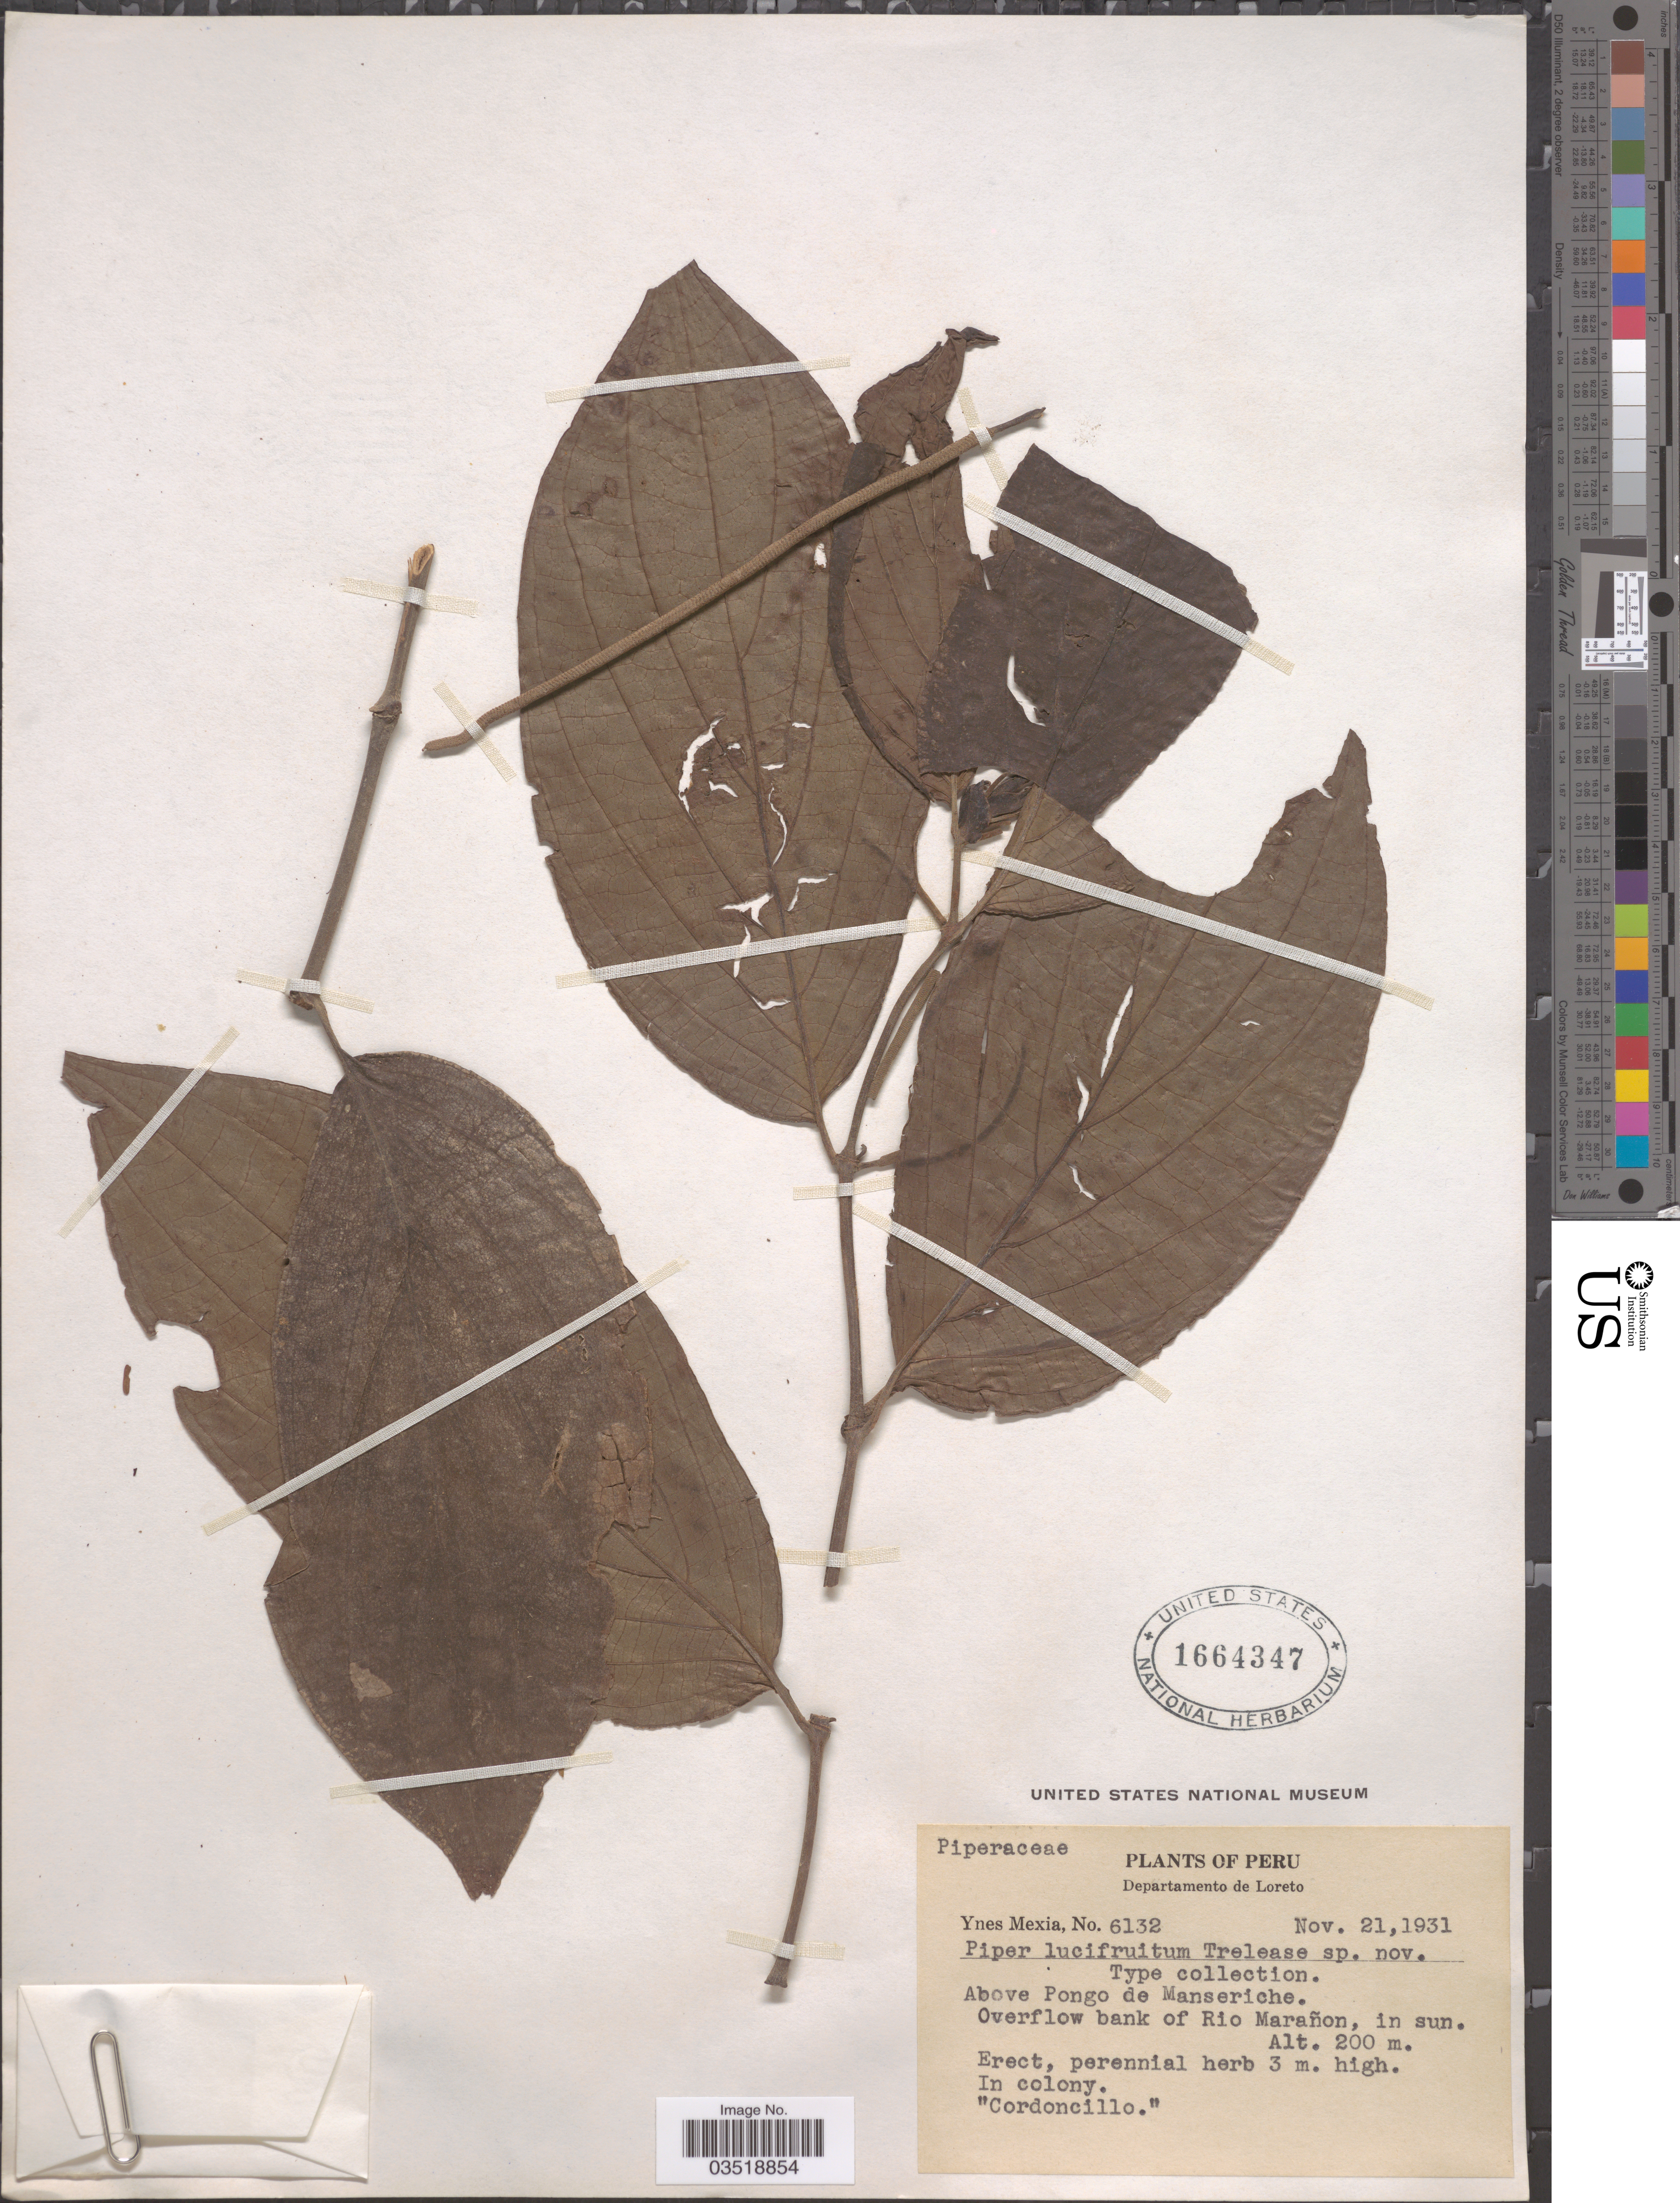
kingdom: Plantae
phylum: Tracheophyta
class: Magnoliopsida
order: Piperales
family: Piperaceae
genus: Piper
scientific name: Piper sp.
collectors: Y. Mexia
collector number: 6132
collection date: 1931-11-21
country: Peru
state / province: Loreto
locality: Departamento de Loreto. Above Pongo de Manseriche. Overflow bank of Rio Marañon.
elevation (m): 200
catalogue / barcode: US 1664347